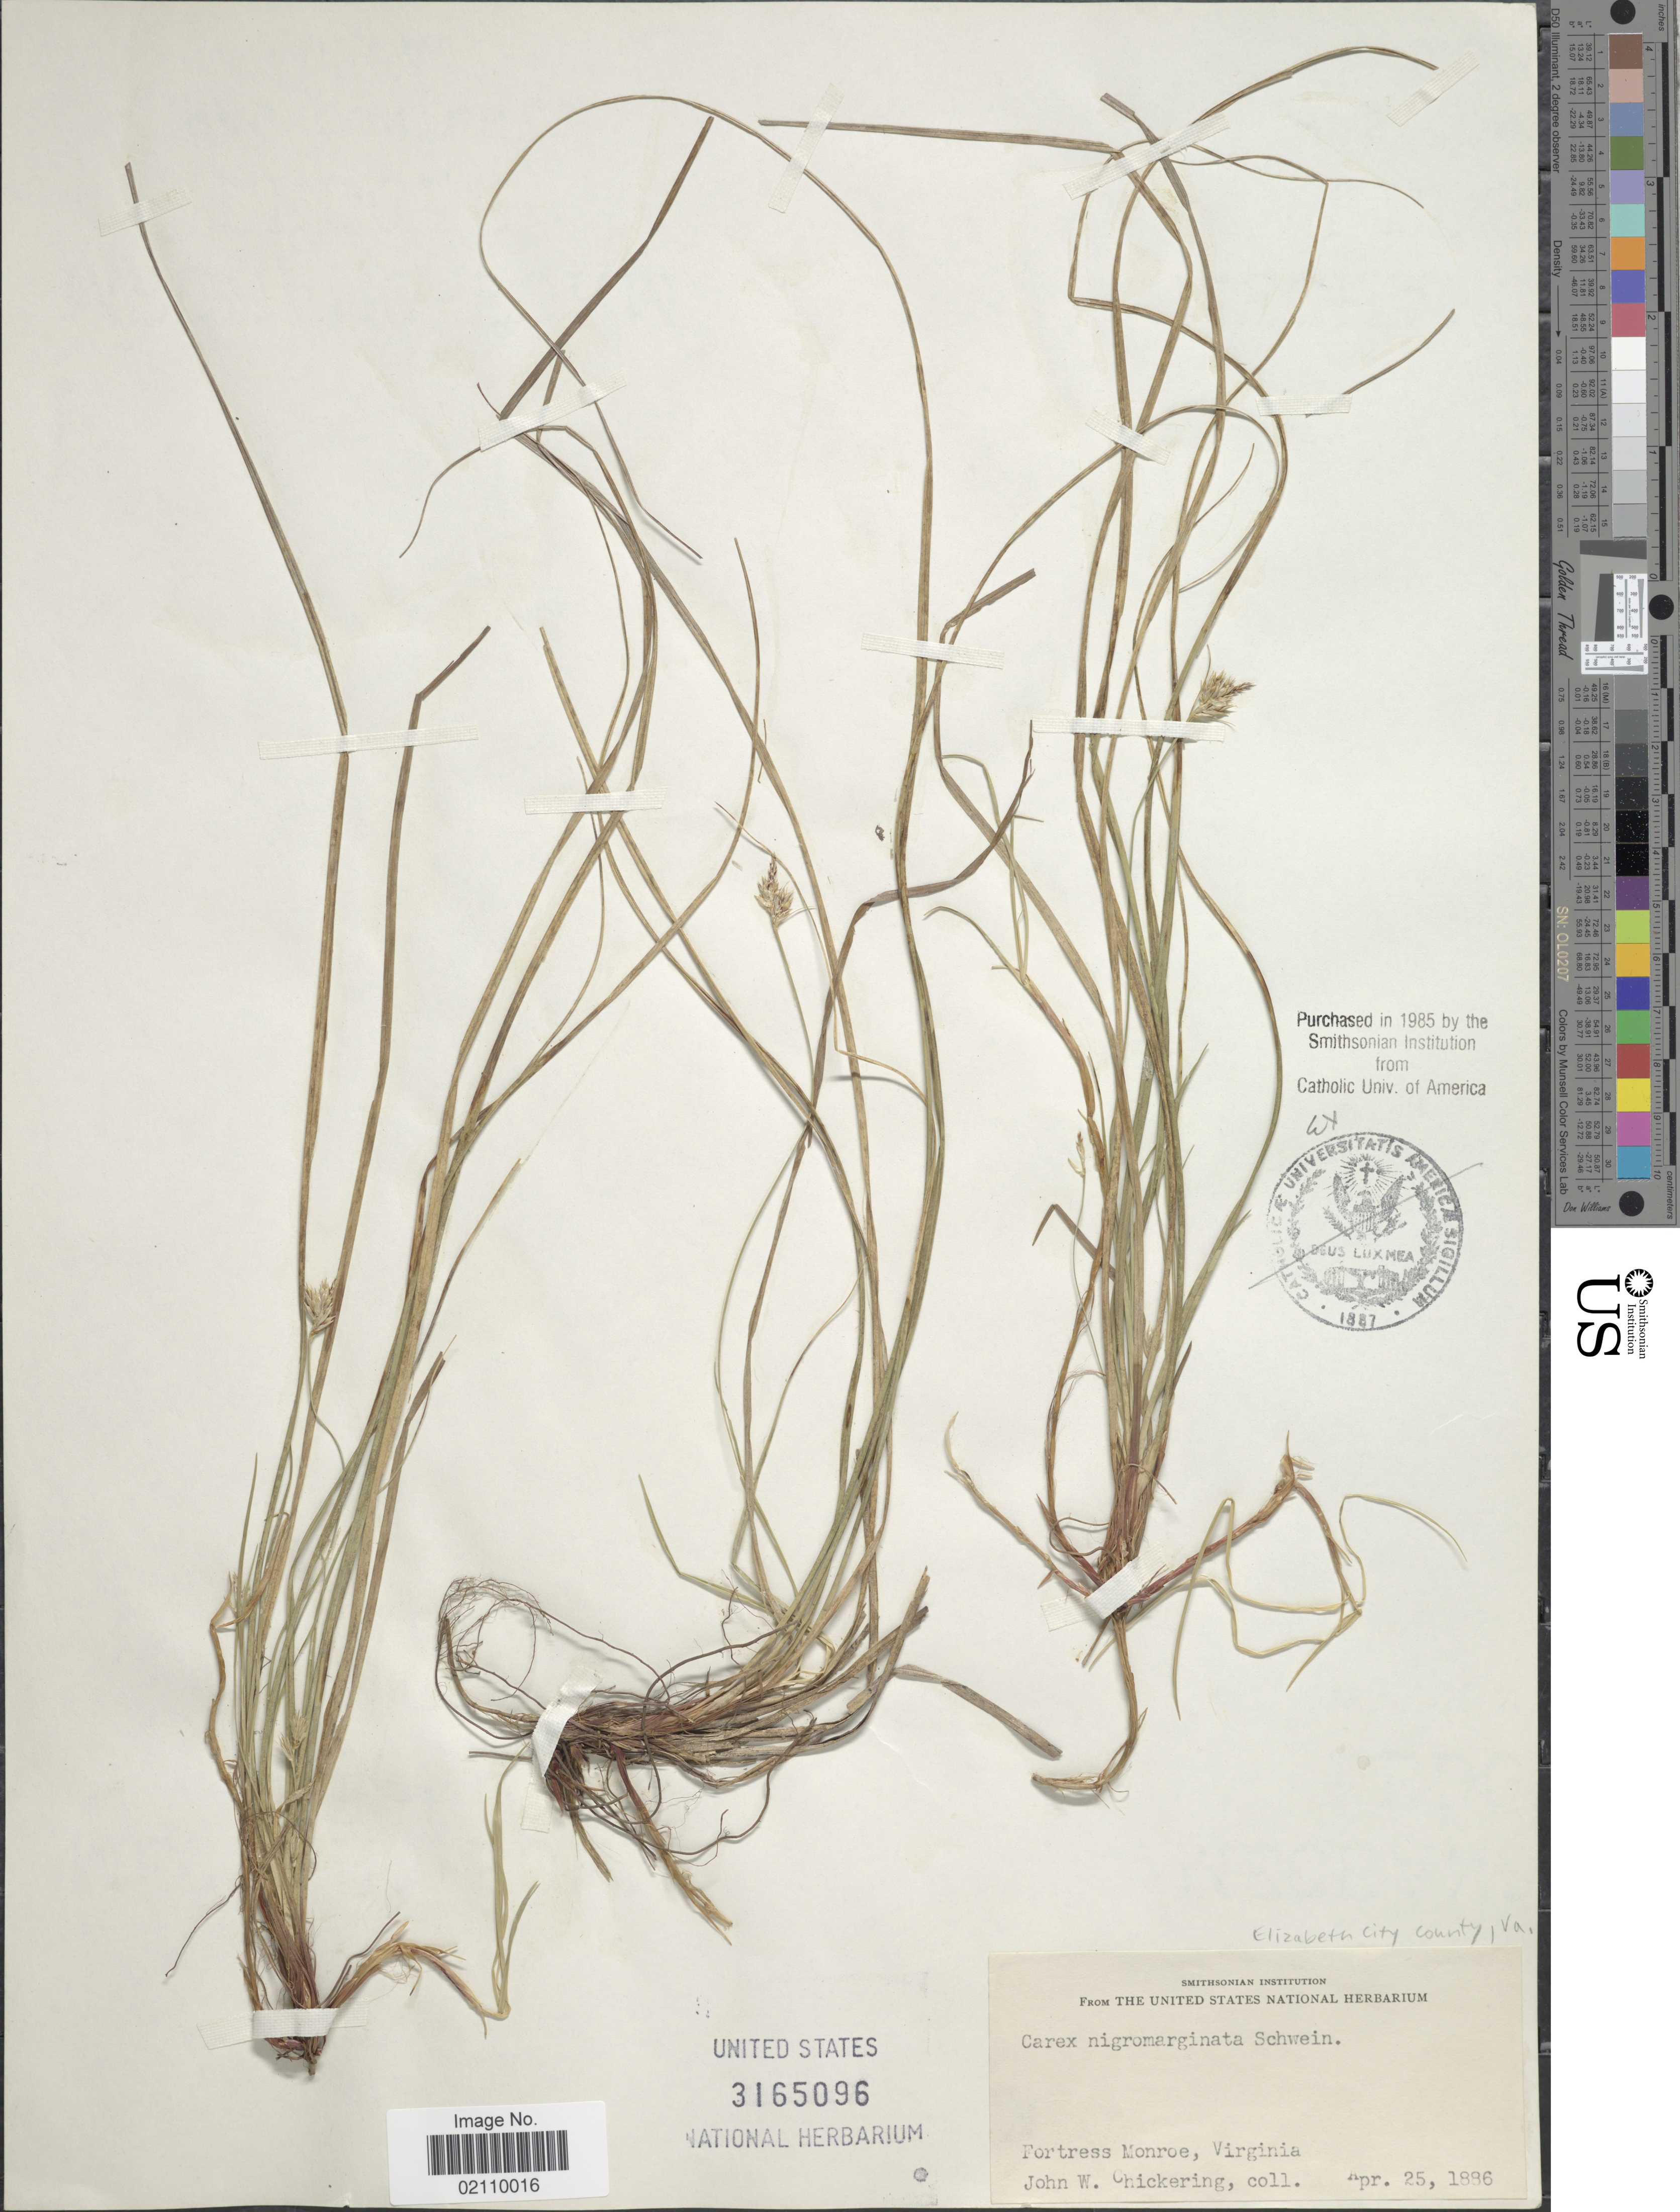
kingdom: Plantae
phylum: Tracheophyta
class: Liliopsida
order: Poales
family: Cyperaceae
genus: Carex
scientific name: Carex floridana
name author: Schwein.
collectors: J. Chickering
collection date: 1886-04-25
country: United States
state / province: Virginia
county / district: City of Hampton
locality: Fortress Monroe, Elizabeth City County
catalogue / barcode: US 3165096